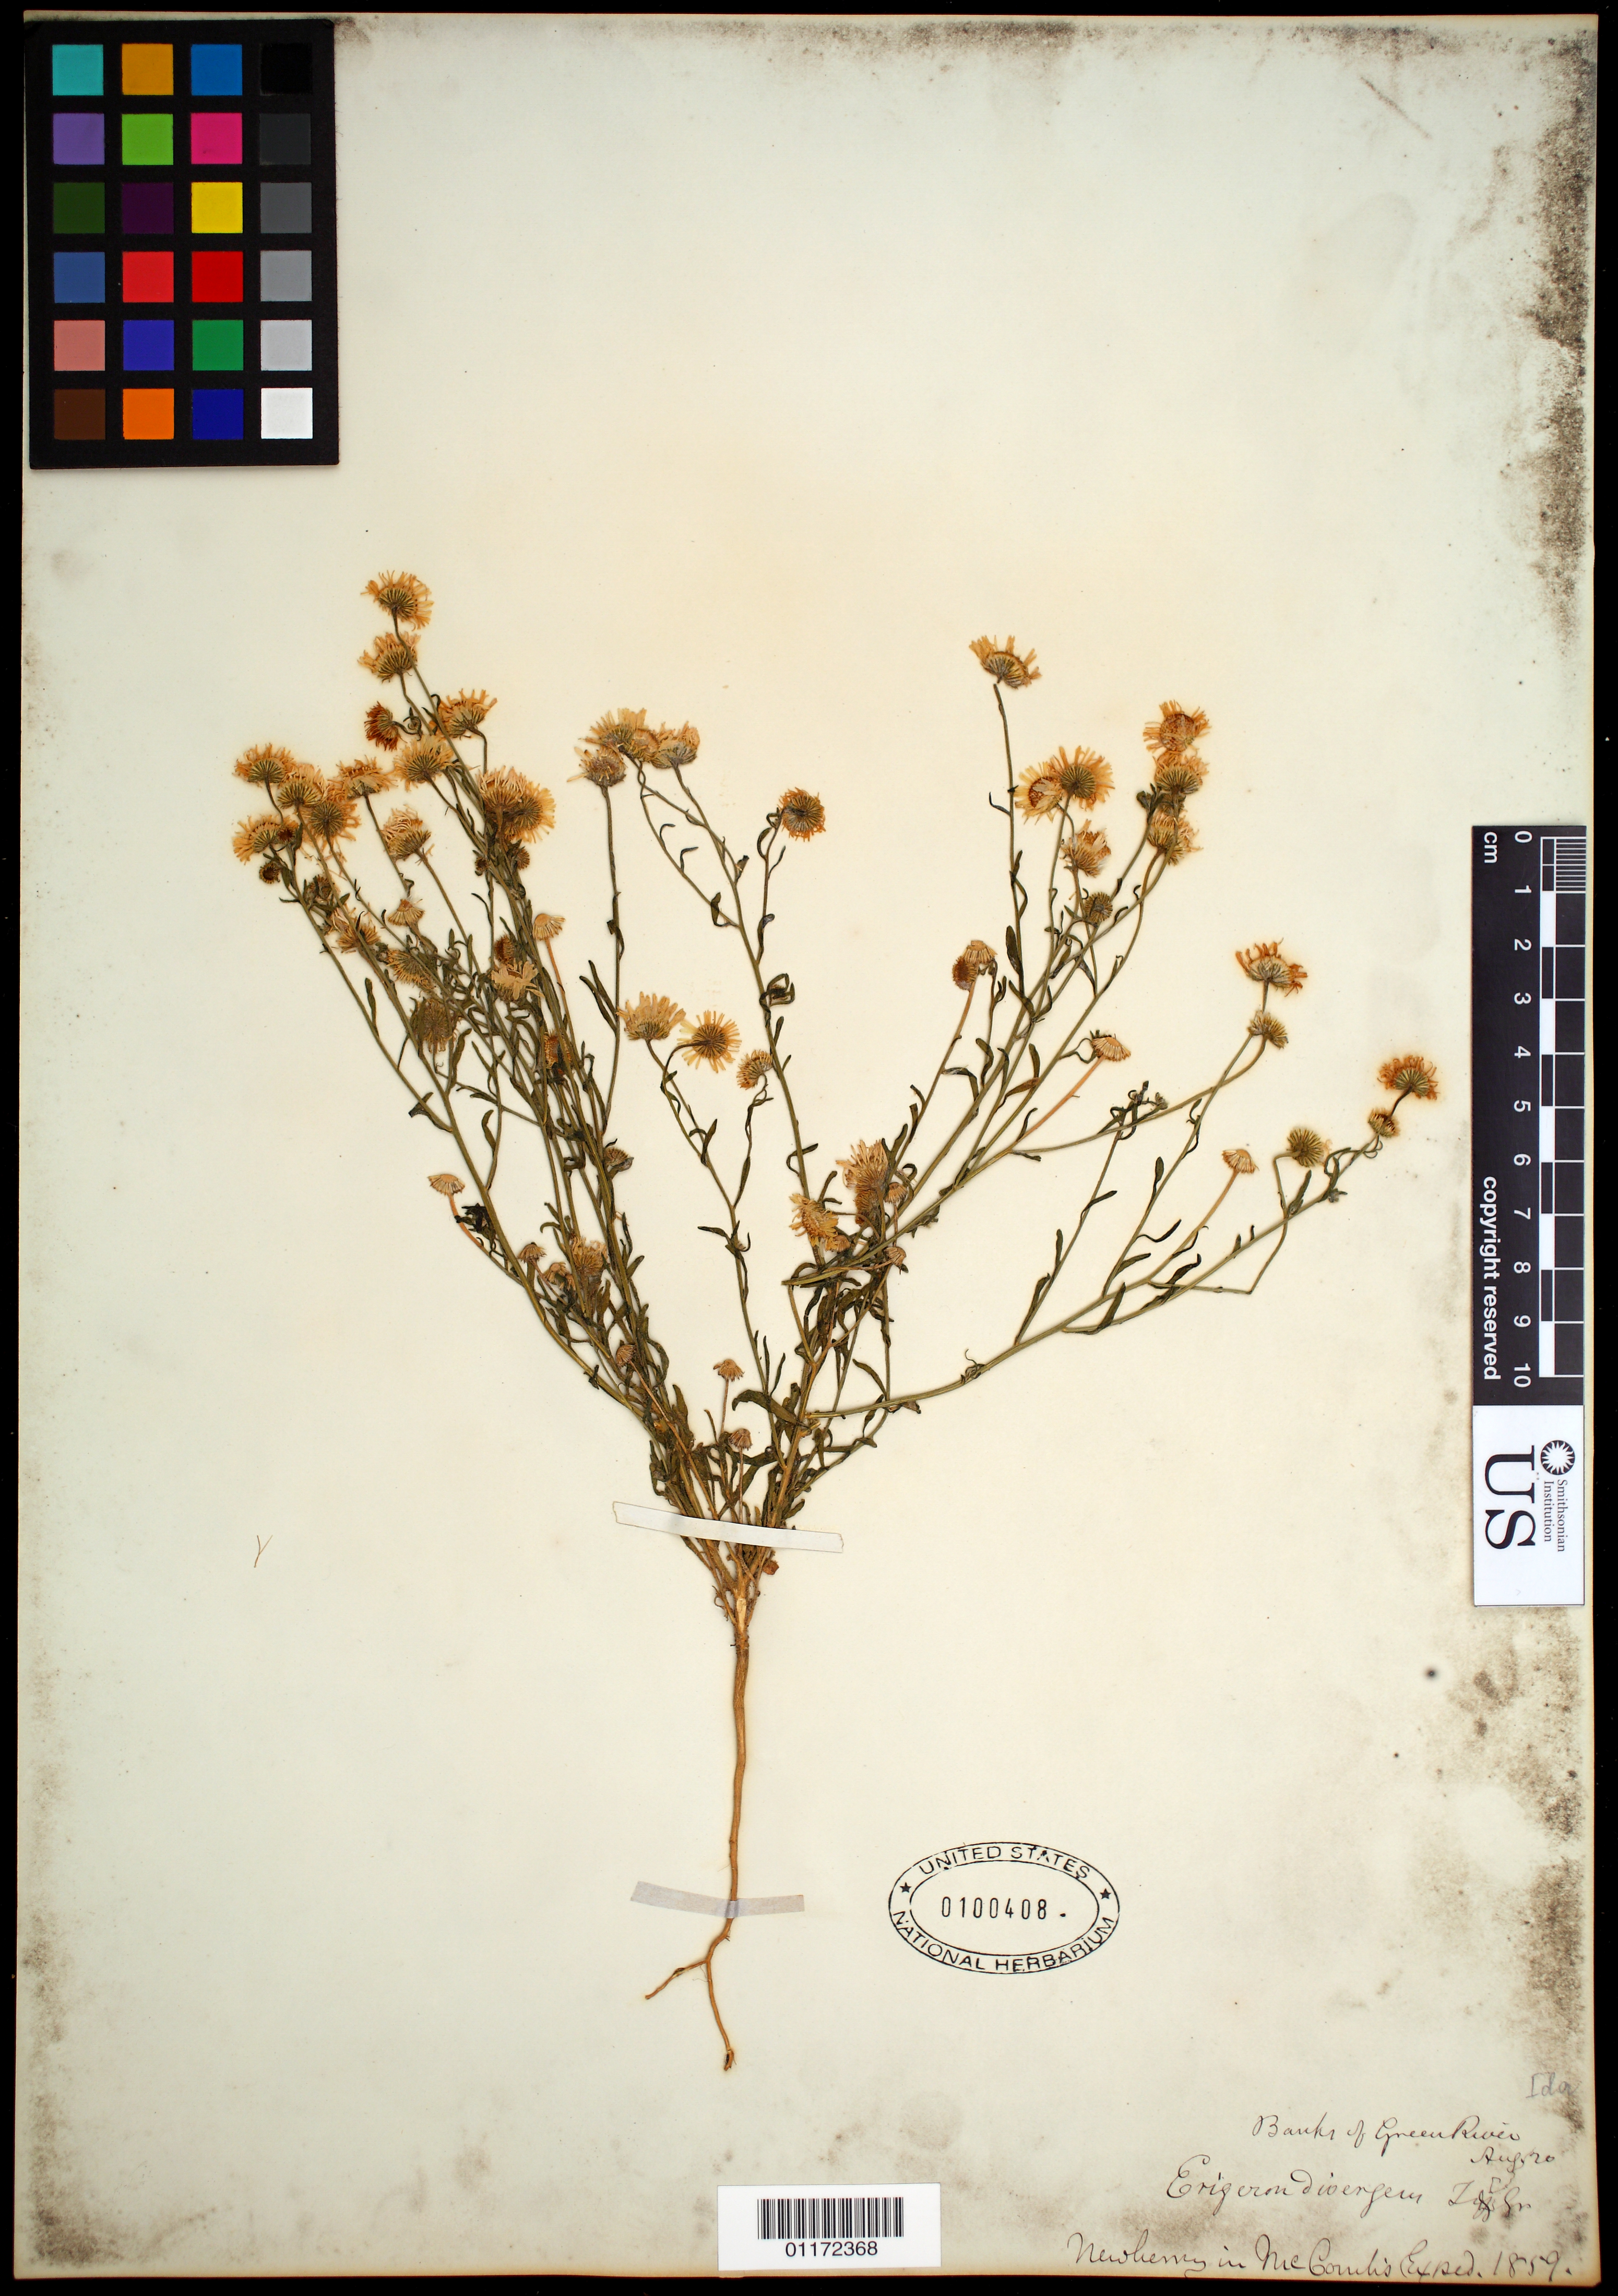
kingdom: Plantae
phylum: Tracheophyta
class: Magnoliopsida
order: Asterales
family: Asteraceae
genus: Erigeron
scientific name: Erigeron divergens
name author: Torr. & A. Gray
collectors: J. S. Newberry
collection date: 1859-08-20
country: United States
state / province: Idaho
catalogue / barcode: US 100408